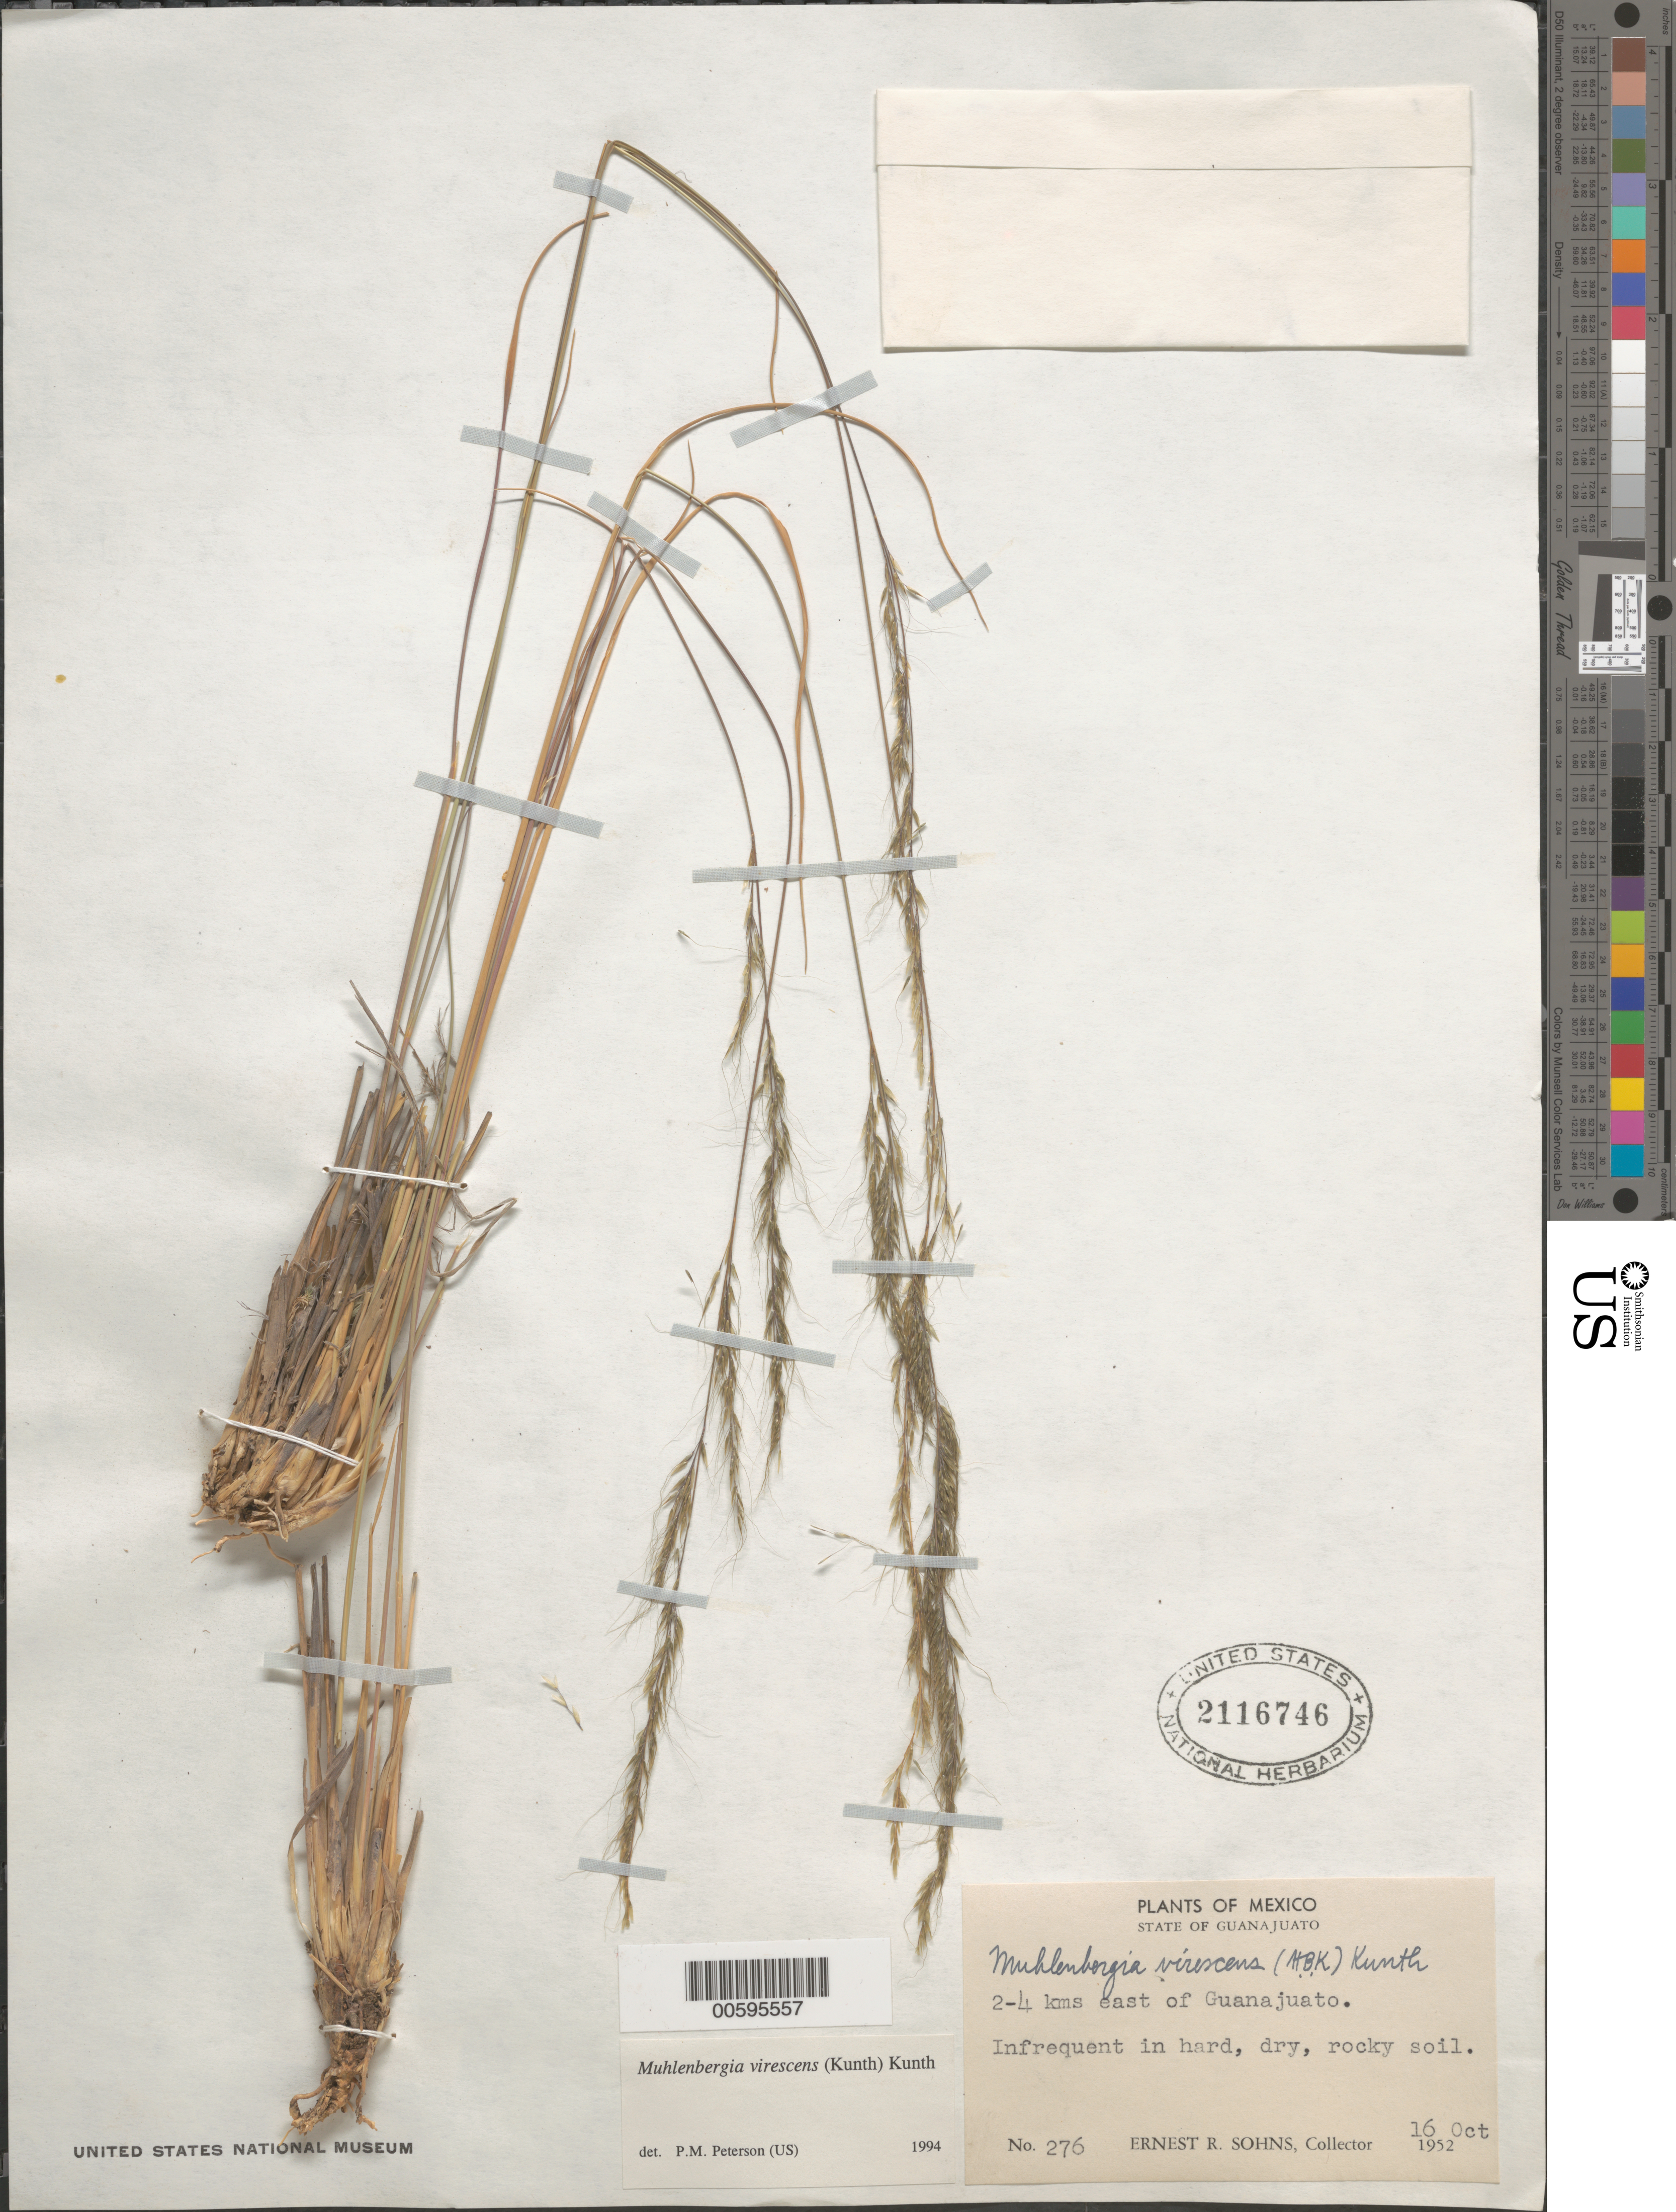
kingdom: Plantae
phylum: Tracheophyta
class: Liliopsida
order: Poales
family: Poaceae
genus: Muhlenbergia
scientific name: Muhlenbergia virescens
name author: (Kunth) Trin.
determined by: Peterson, Paul M., (BOT), Smithsonian Institution - National Museum of Natural History (UNITED STATES)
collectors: E. R. Sohns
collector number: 276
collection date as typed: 16 Oct 1952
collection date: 1952-10-16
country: Mexico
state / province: Guanajuato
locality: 2-4 km E of Guanajuato.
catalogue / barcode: US 2116746